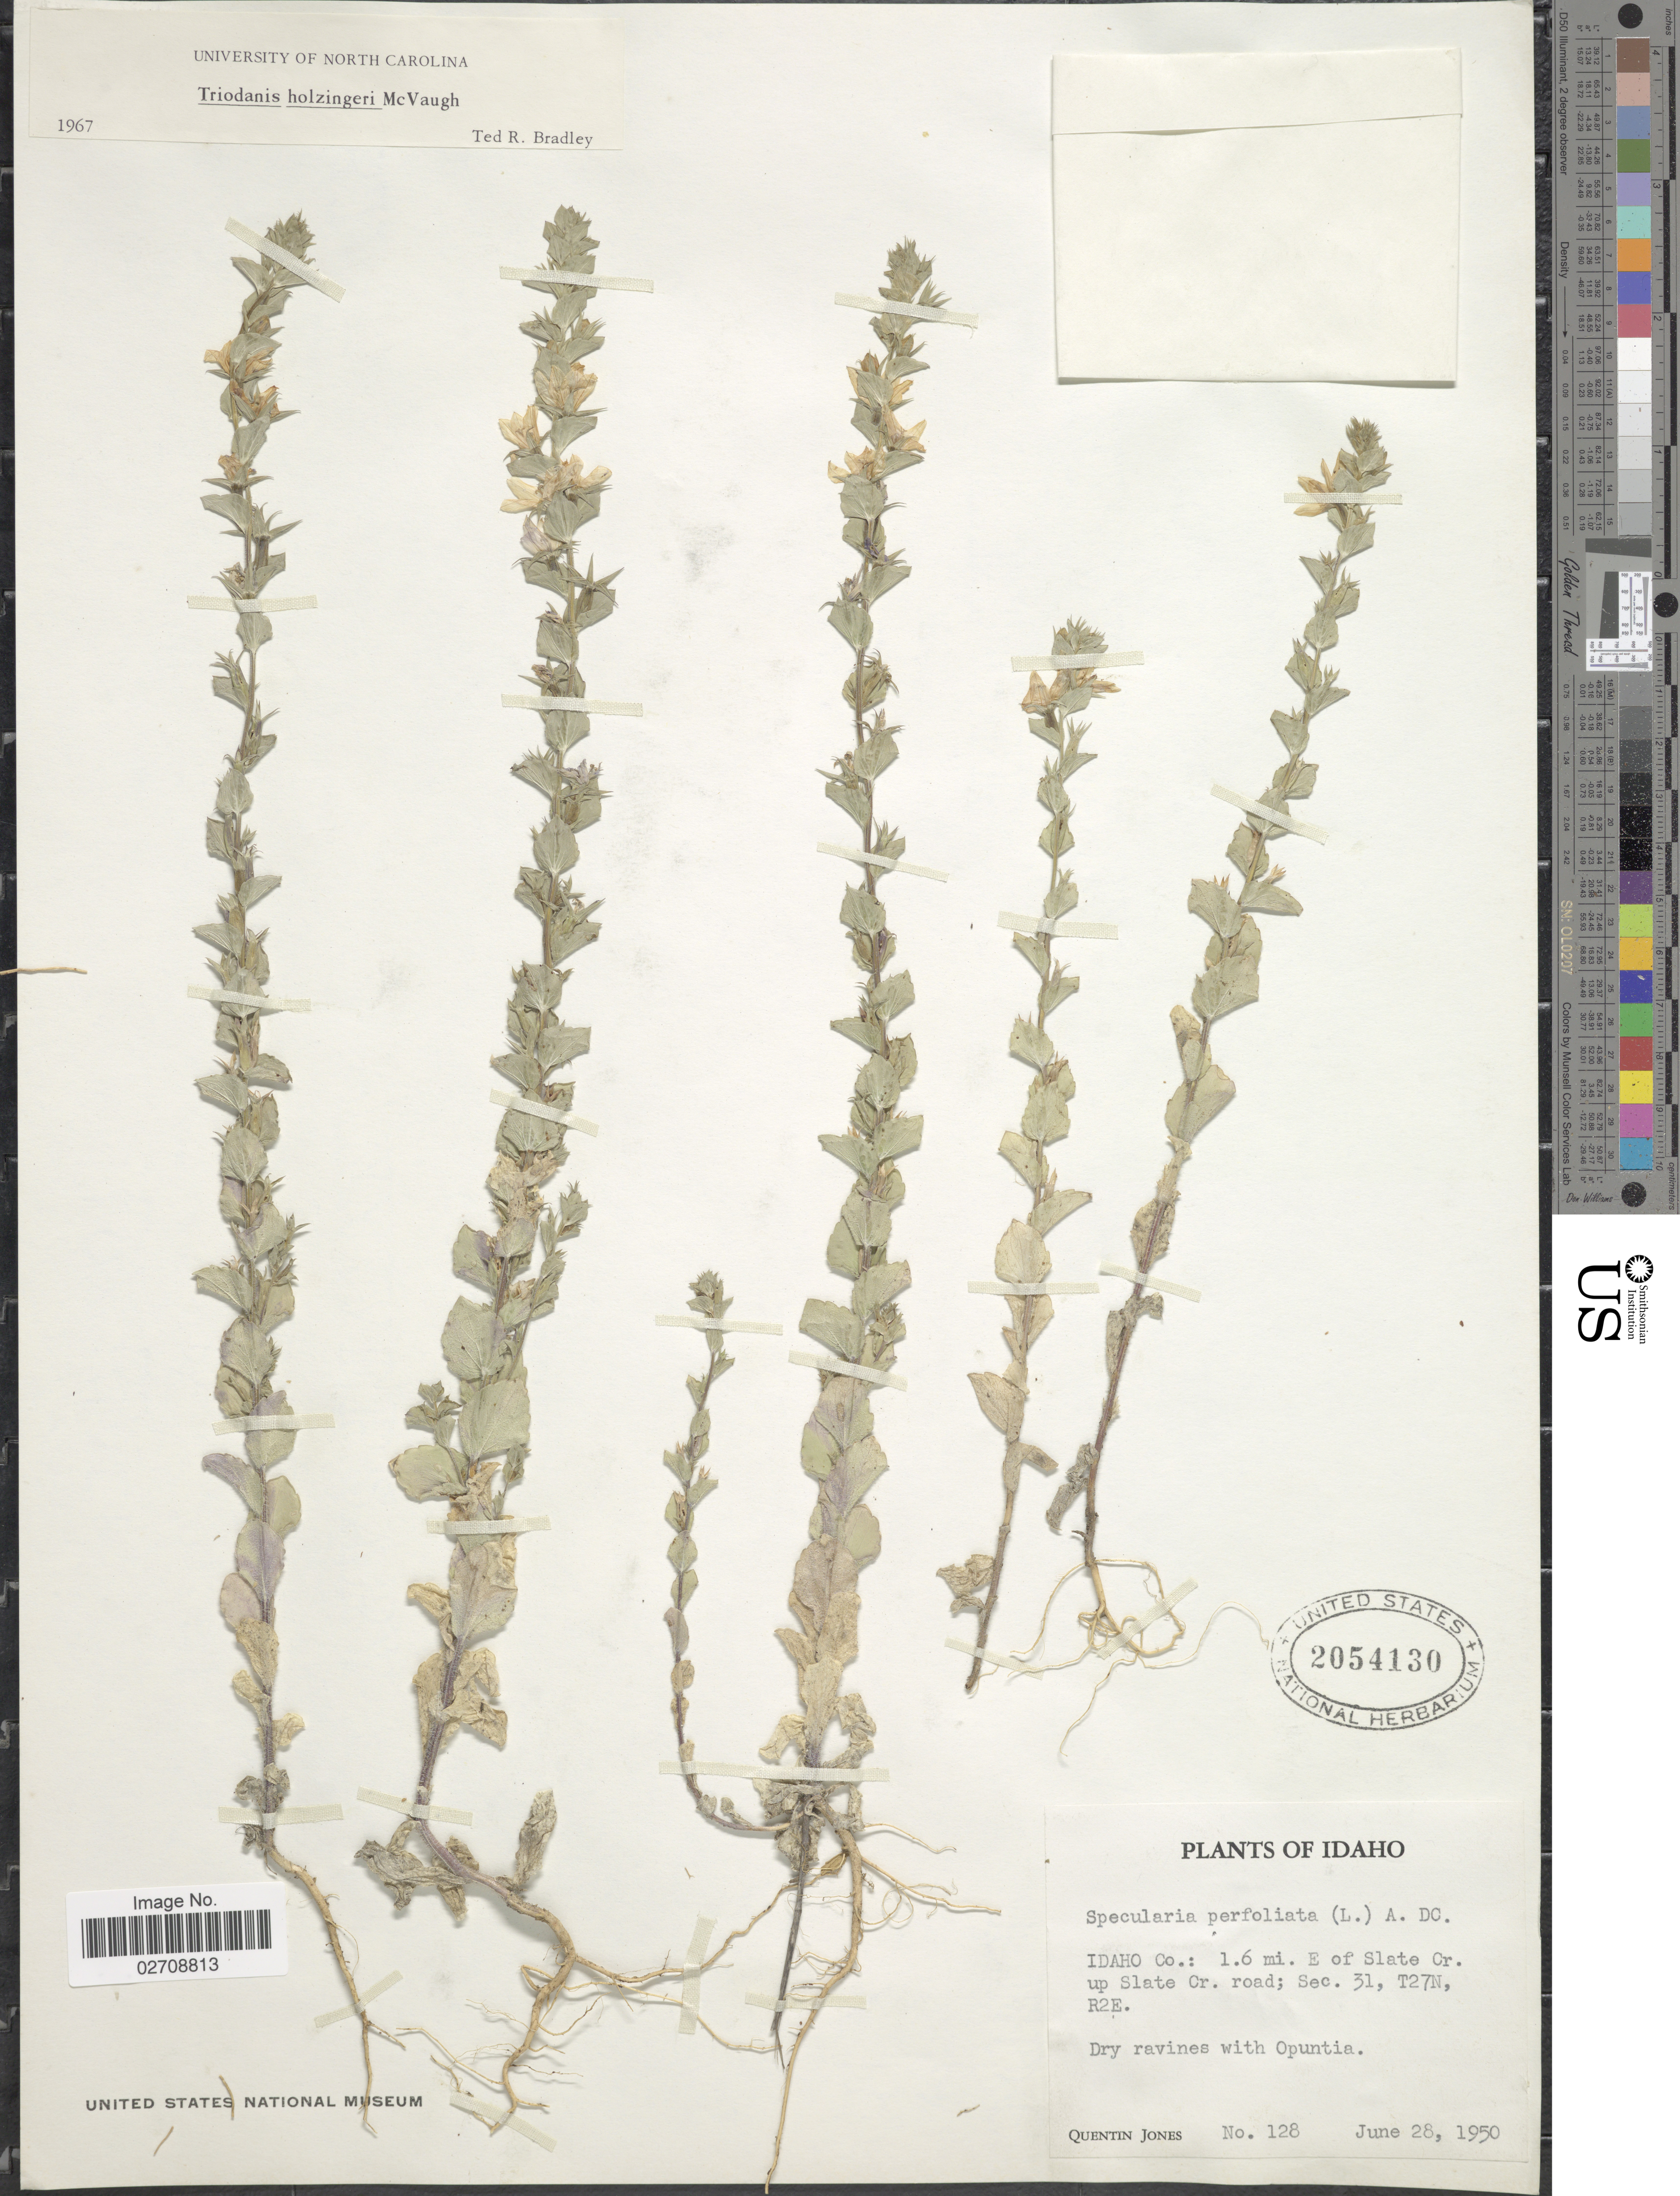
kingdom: Plantae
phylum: Tracheophyta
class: Magnoliopsida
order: Asterales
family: Campanulaceae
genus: Triodanis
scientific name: Triodanis holzingeri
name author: McVaugh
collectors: Q. Jones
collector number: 128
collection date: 1950-06-28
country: United States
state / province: Idaho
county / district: Idaho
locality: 1.6 mi. E of Slate Cr., up Slate Cr., road, Sec. 31, T27N, R2E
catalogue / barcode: US 2054130